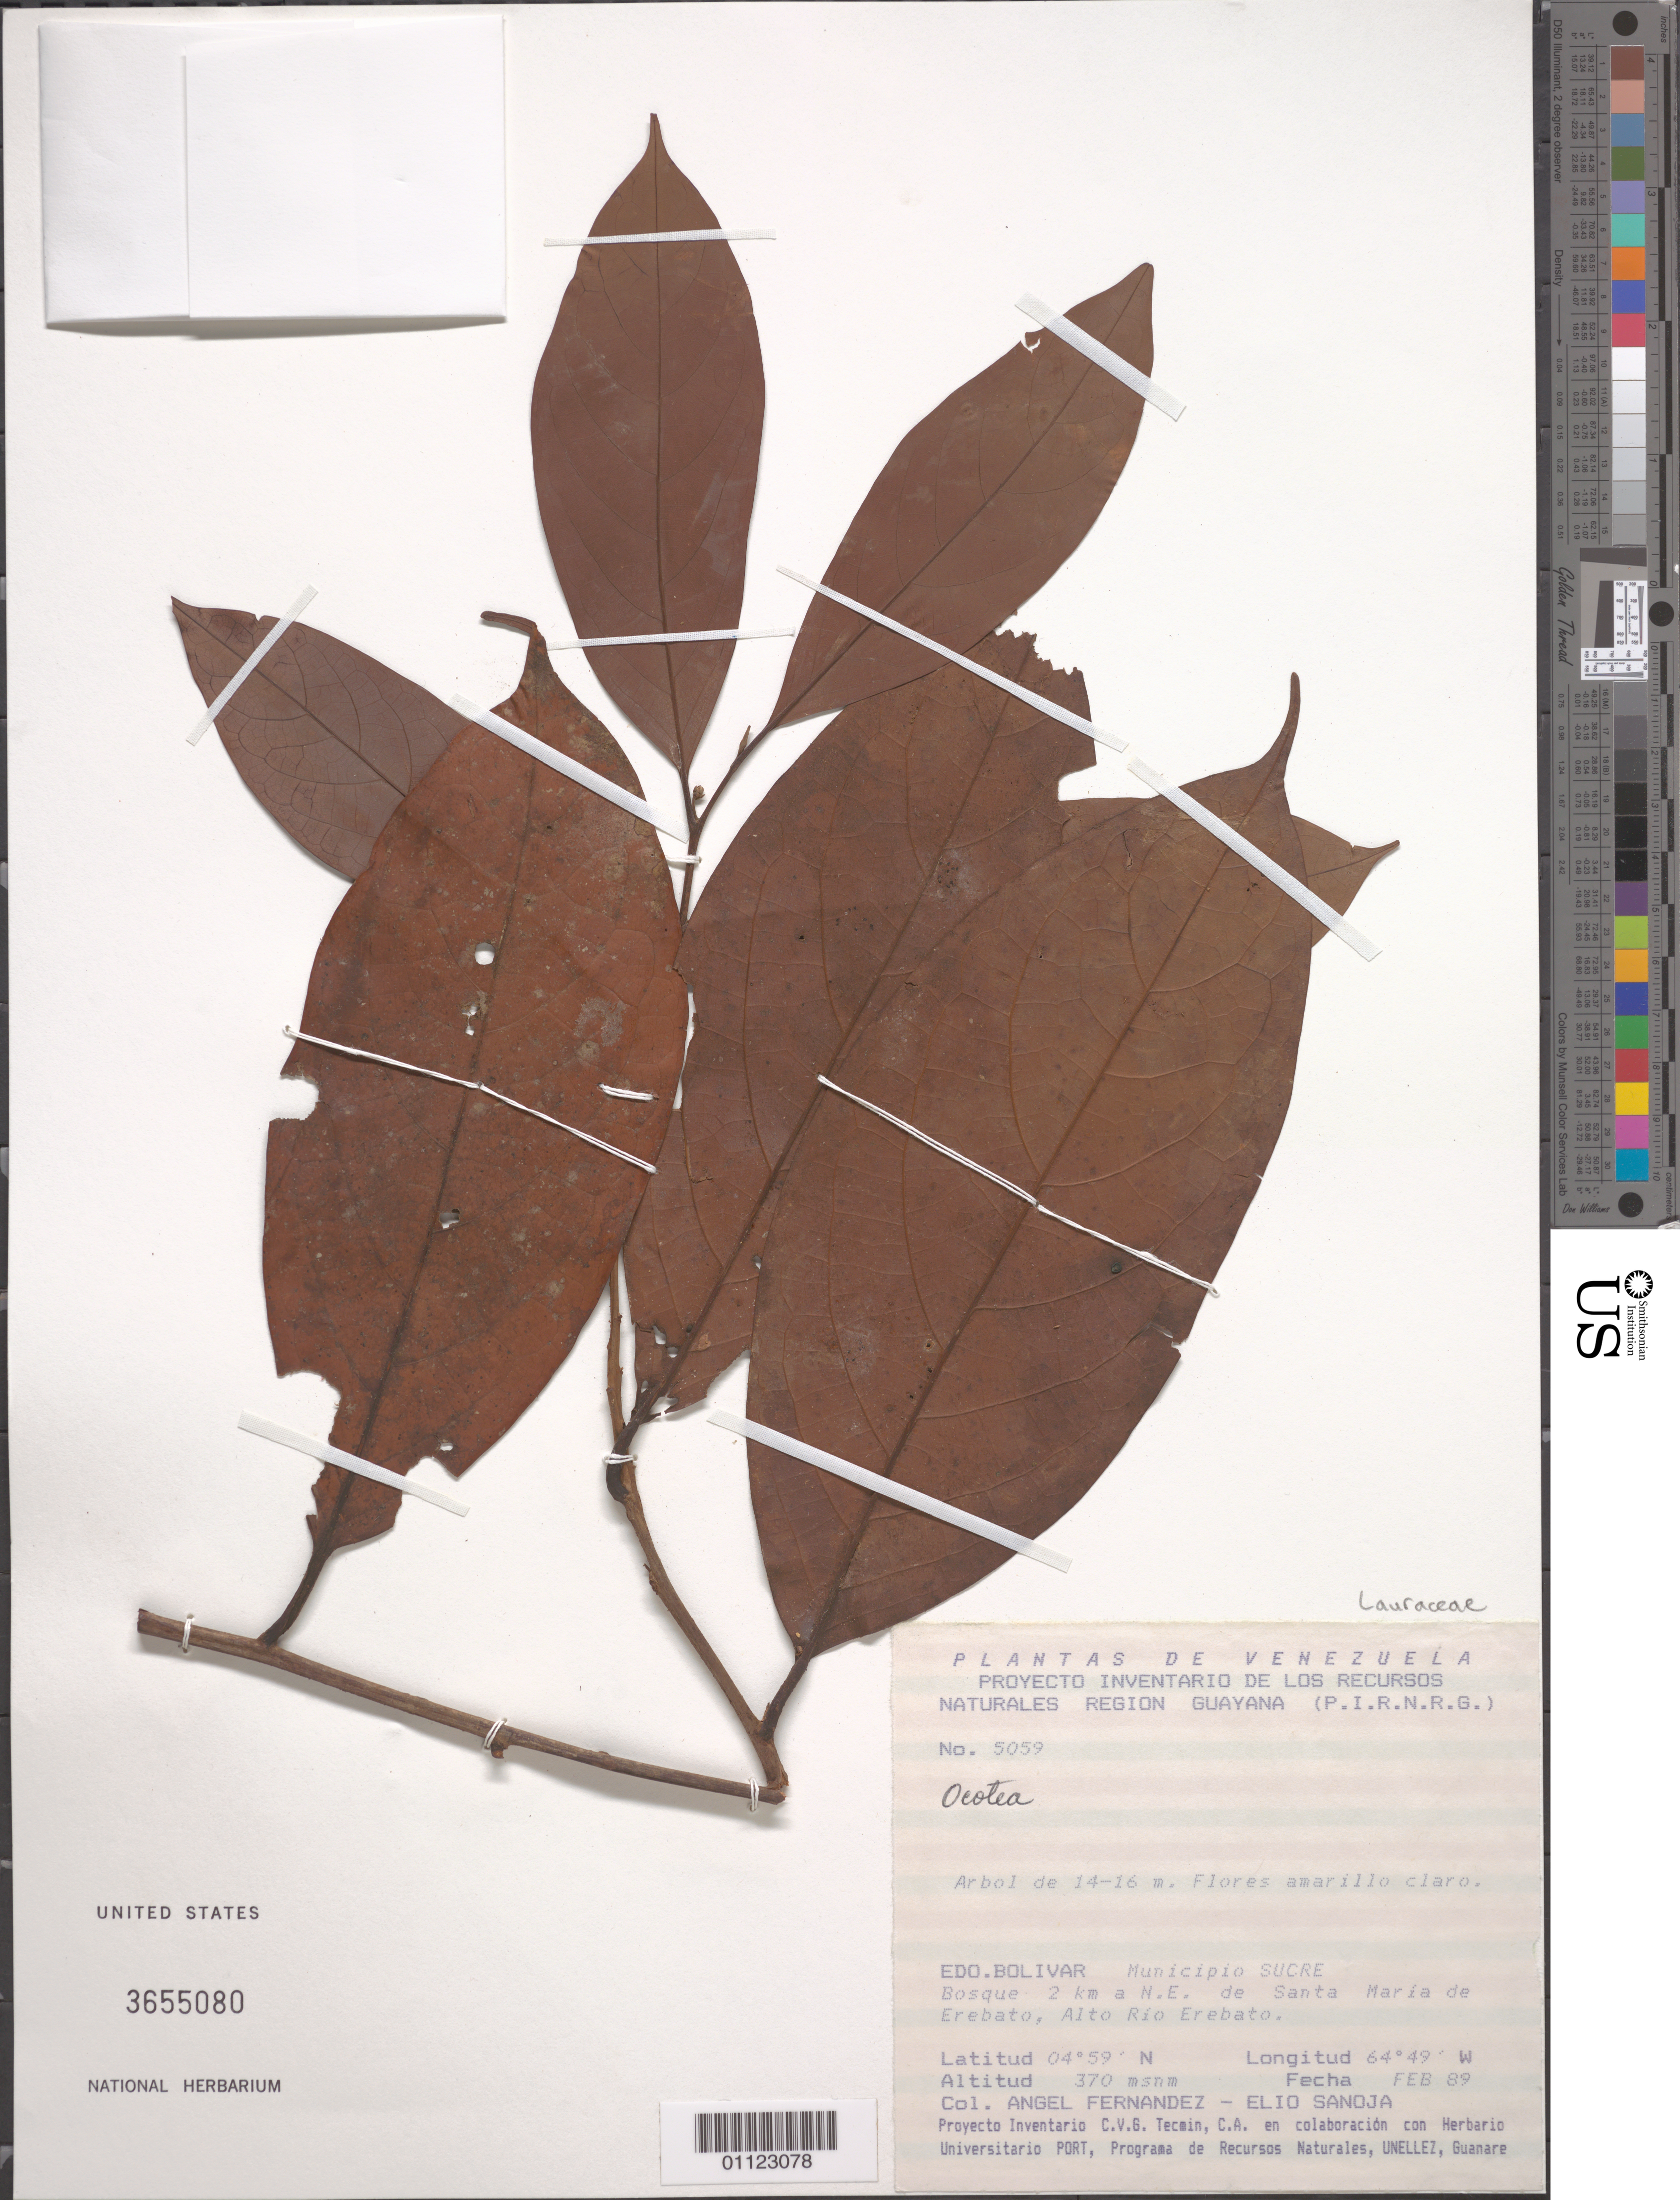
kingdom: Plantae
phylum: Tracheophyta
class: Magnoliopsida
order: Laurales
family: Lauraceae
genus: Ocotea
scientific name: Ocotea sp.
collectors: Á. Fernández & E. Sanoja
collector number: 5059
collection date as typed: FEB 1989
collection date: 1989-02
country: Venezuela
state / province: Bolívar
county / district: Sucre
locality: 2km a NE de Santa Maria de Erebato. Alto Rio Erebato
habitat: Bosque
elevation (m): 370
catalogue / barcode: US 3655080